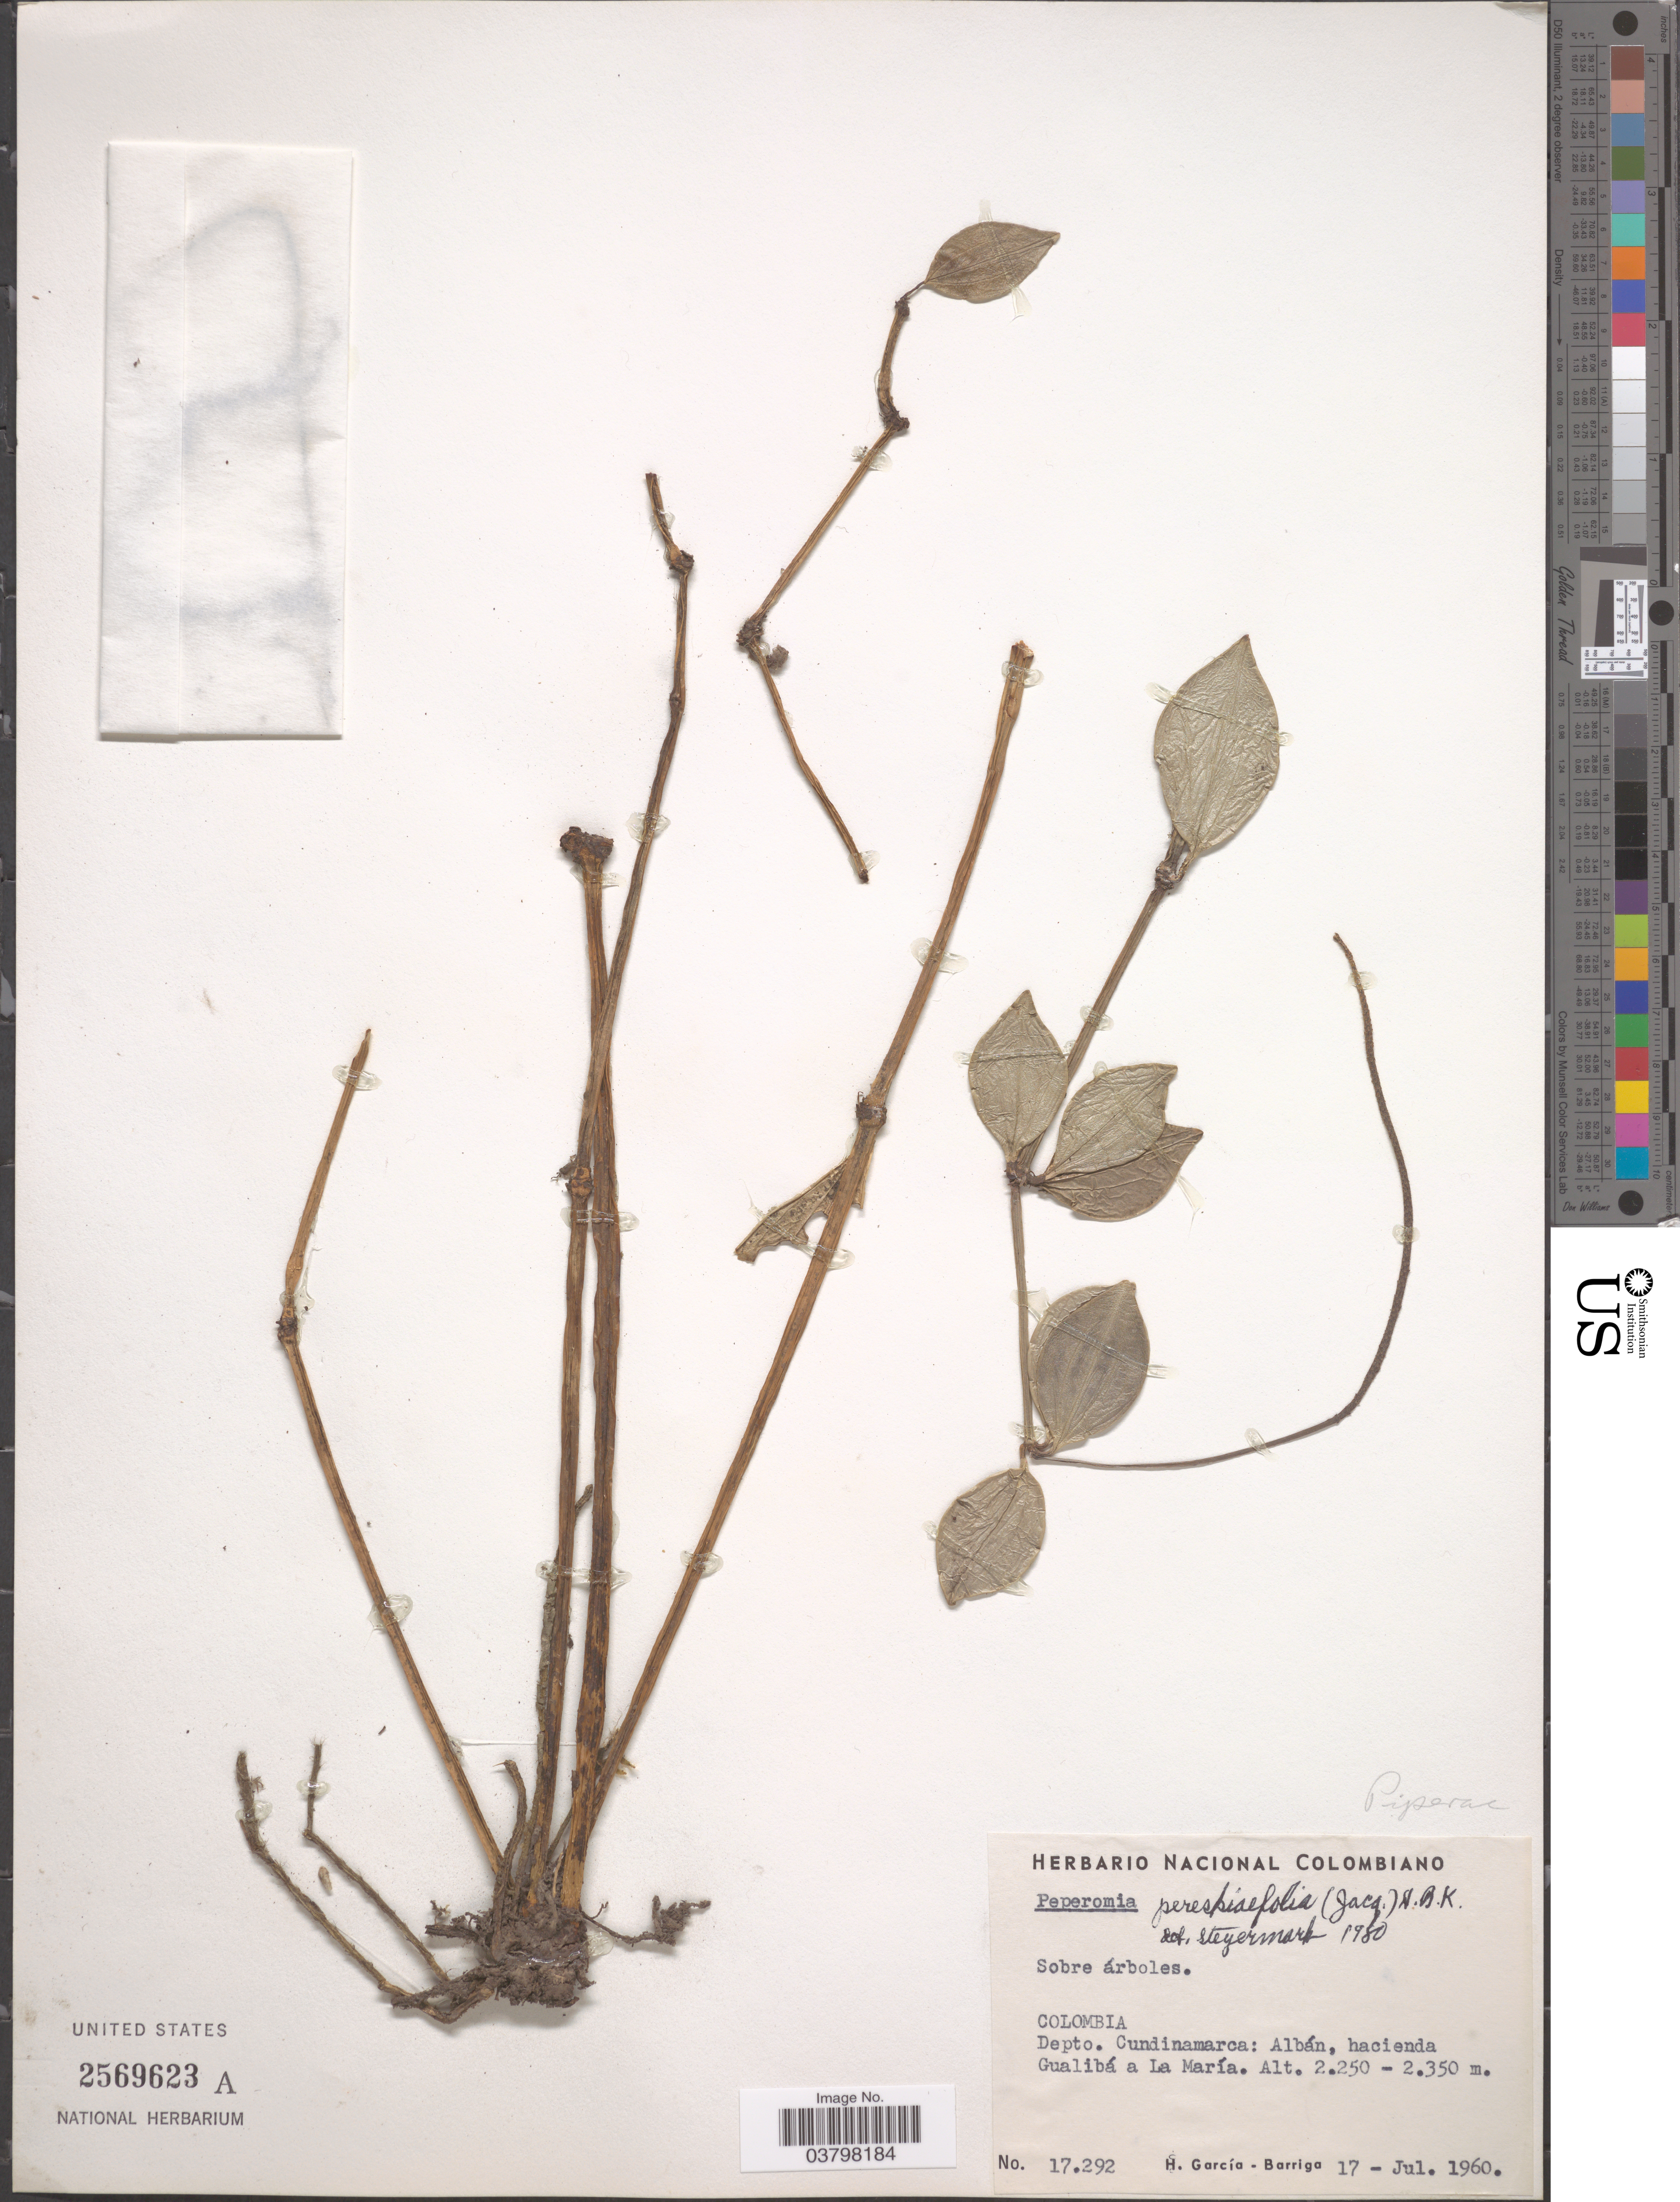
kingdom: Plantae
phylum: Tracheophyta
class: Magnoliopsida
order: Piperales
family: Piperaceae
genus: Peperomia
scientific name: Peperomia pereskiifolia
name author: (Jacq.) Kunth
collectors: H. García Barriga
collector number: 17292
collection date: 1960-07-17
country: Colombia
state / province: Cundinamarca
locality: Depto. Cundinamarca: Albán, hacienda Gualibá a La María.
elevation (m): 2250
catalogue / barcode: US 2569623A